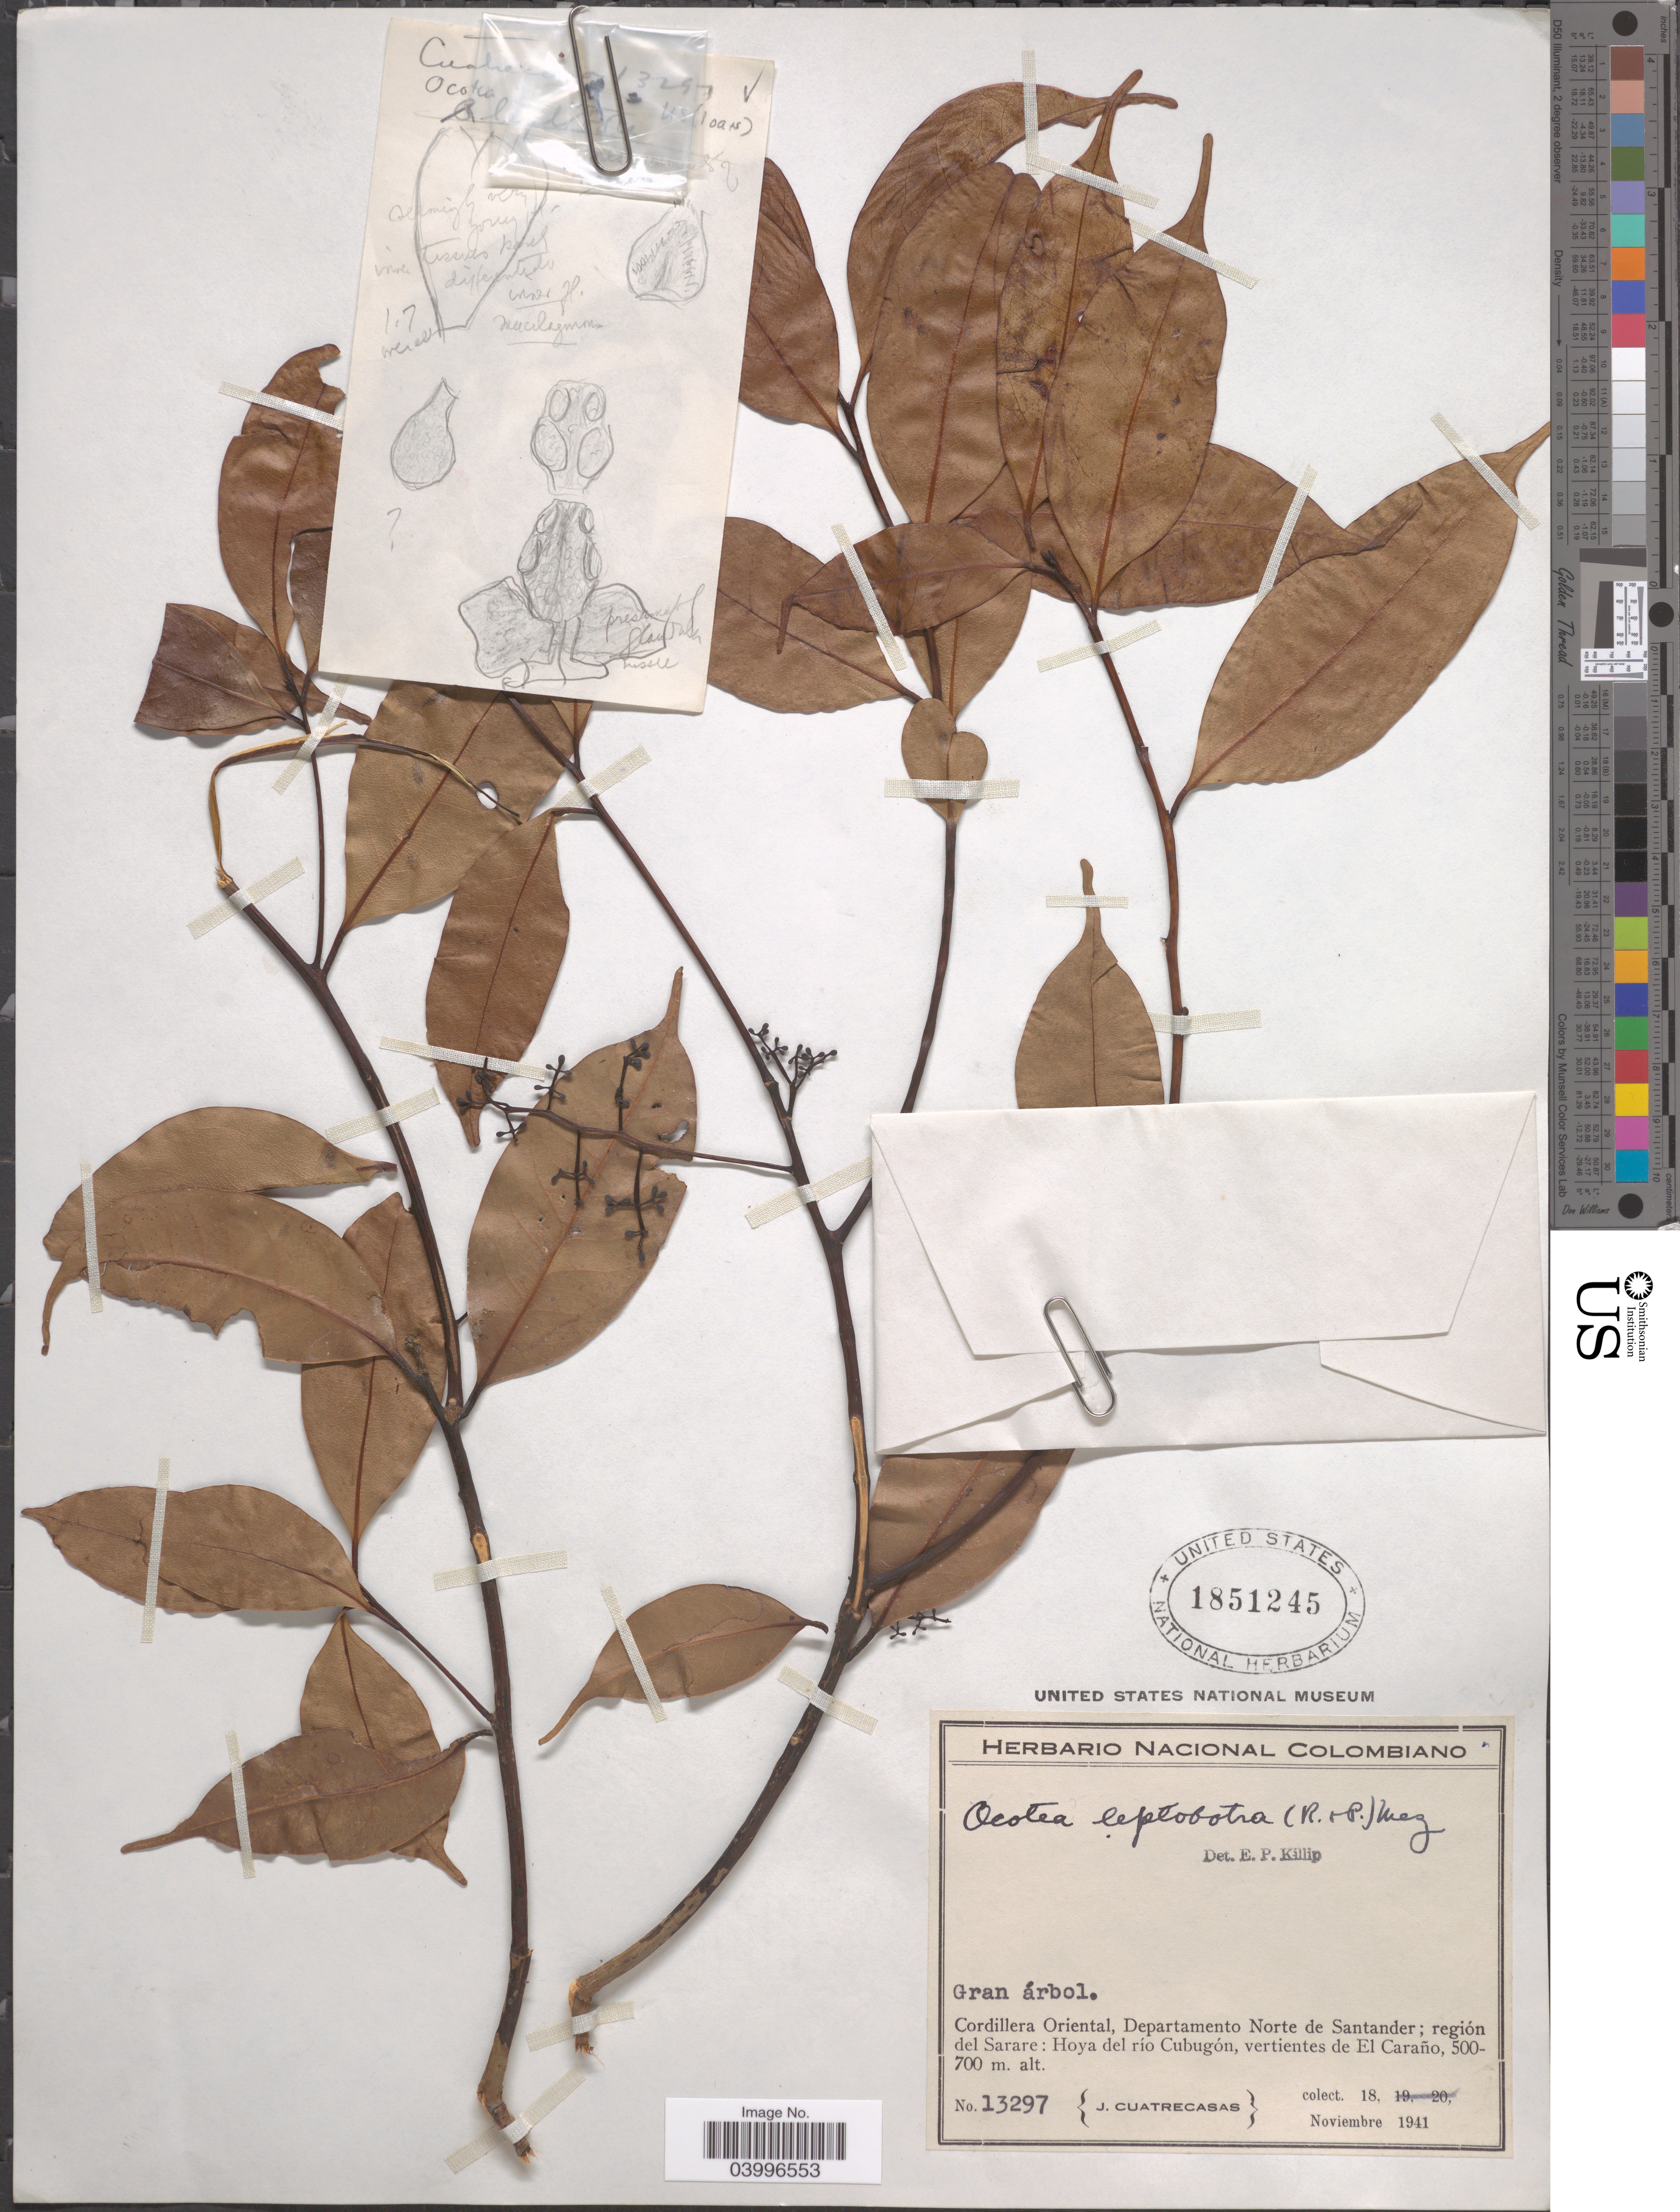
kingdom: Plantae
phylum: Tracheophyta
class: Magnoliopsida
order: Laurales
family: Lauraceae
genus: Ocotea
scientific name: Ocotea leptobotra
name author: (Ruiz et al.) Mez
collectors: J. Cuatrecasas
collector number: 13297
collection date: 1941-11-18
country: Colombia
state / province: Norte de Santander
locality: Cordillera Oriental, Departamento Norte de Santander; región del Sarare: Hoya del río Cubugón, vertientes de El Caraño.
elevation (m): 500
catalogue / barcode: US 1851245